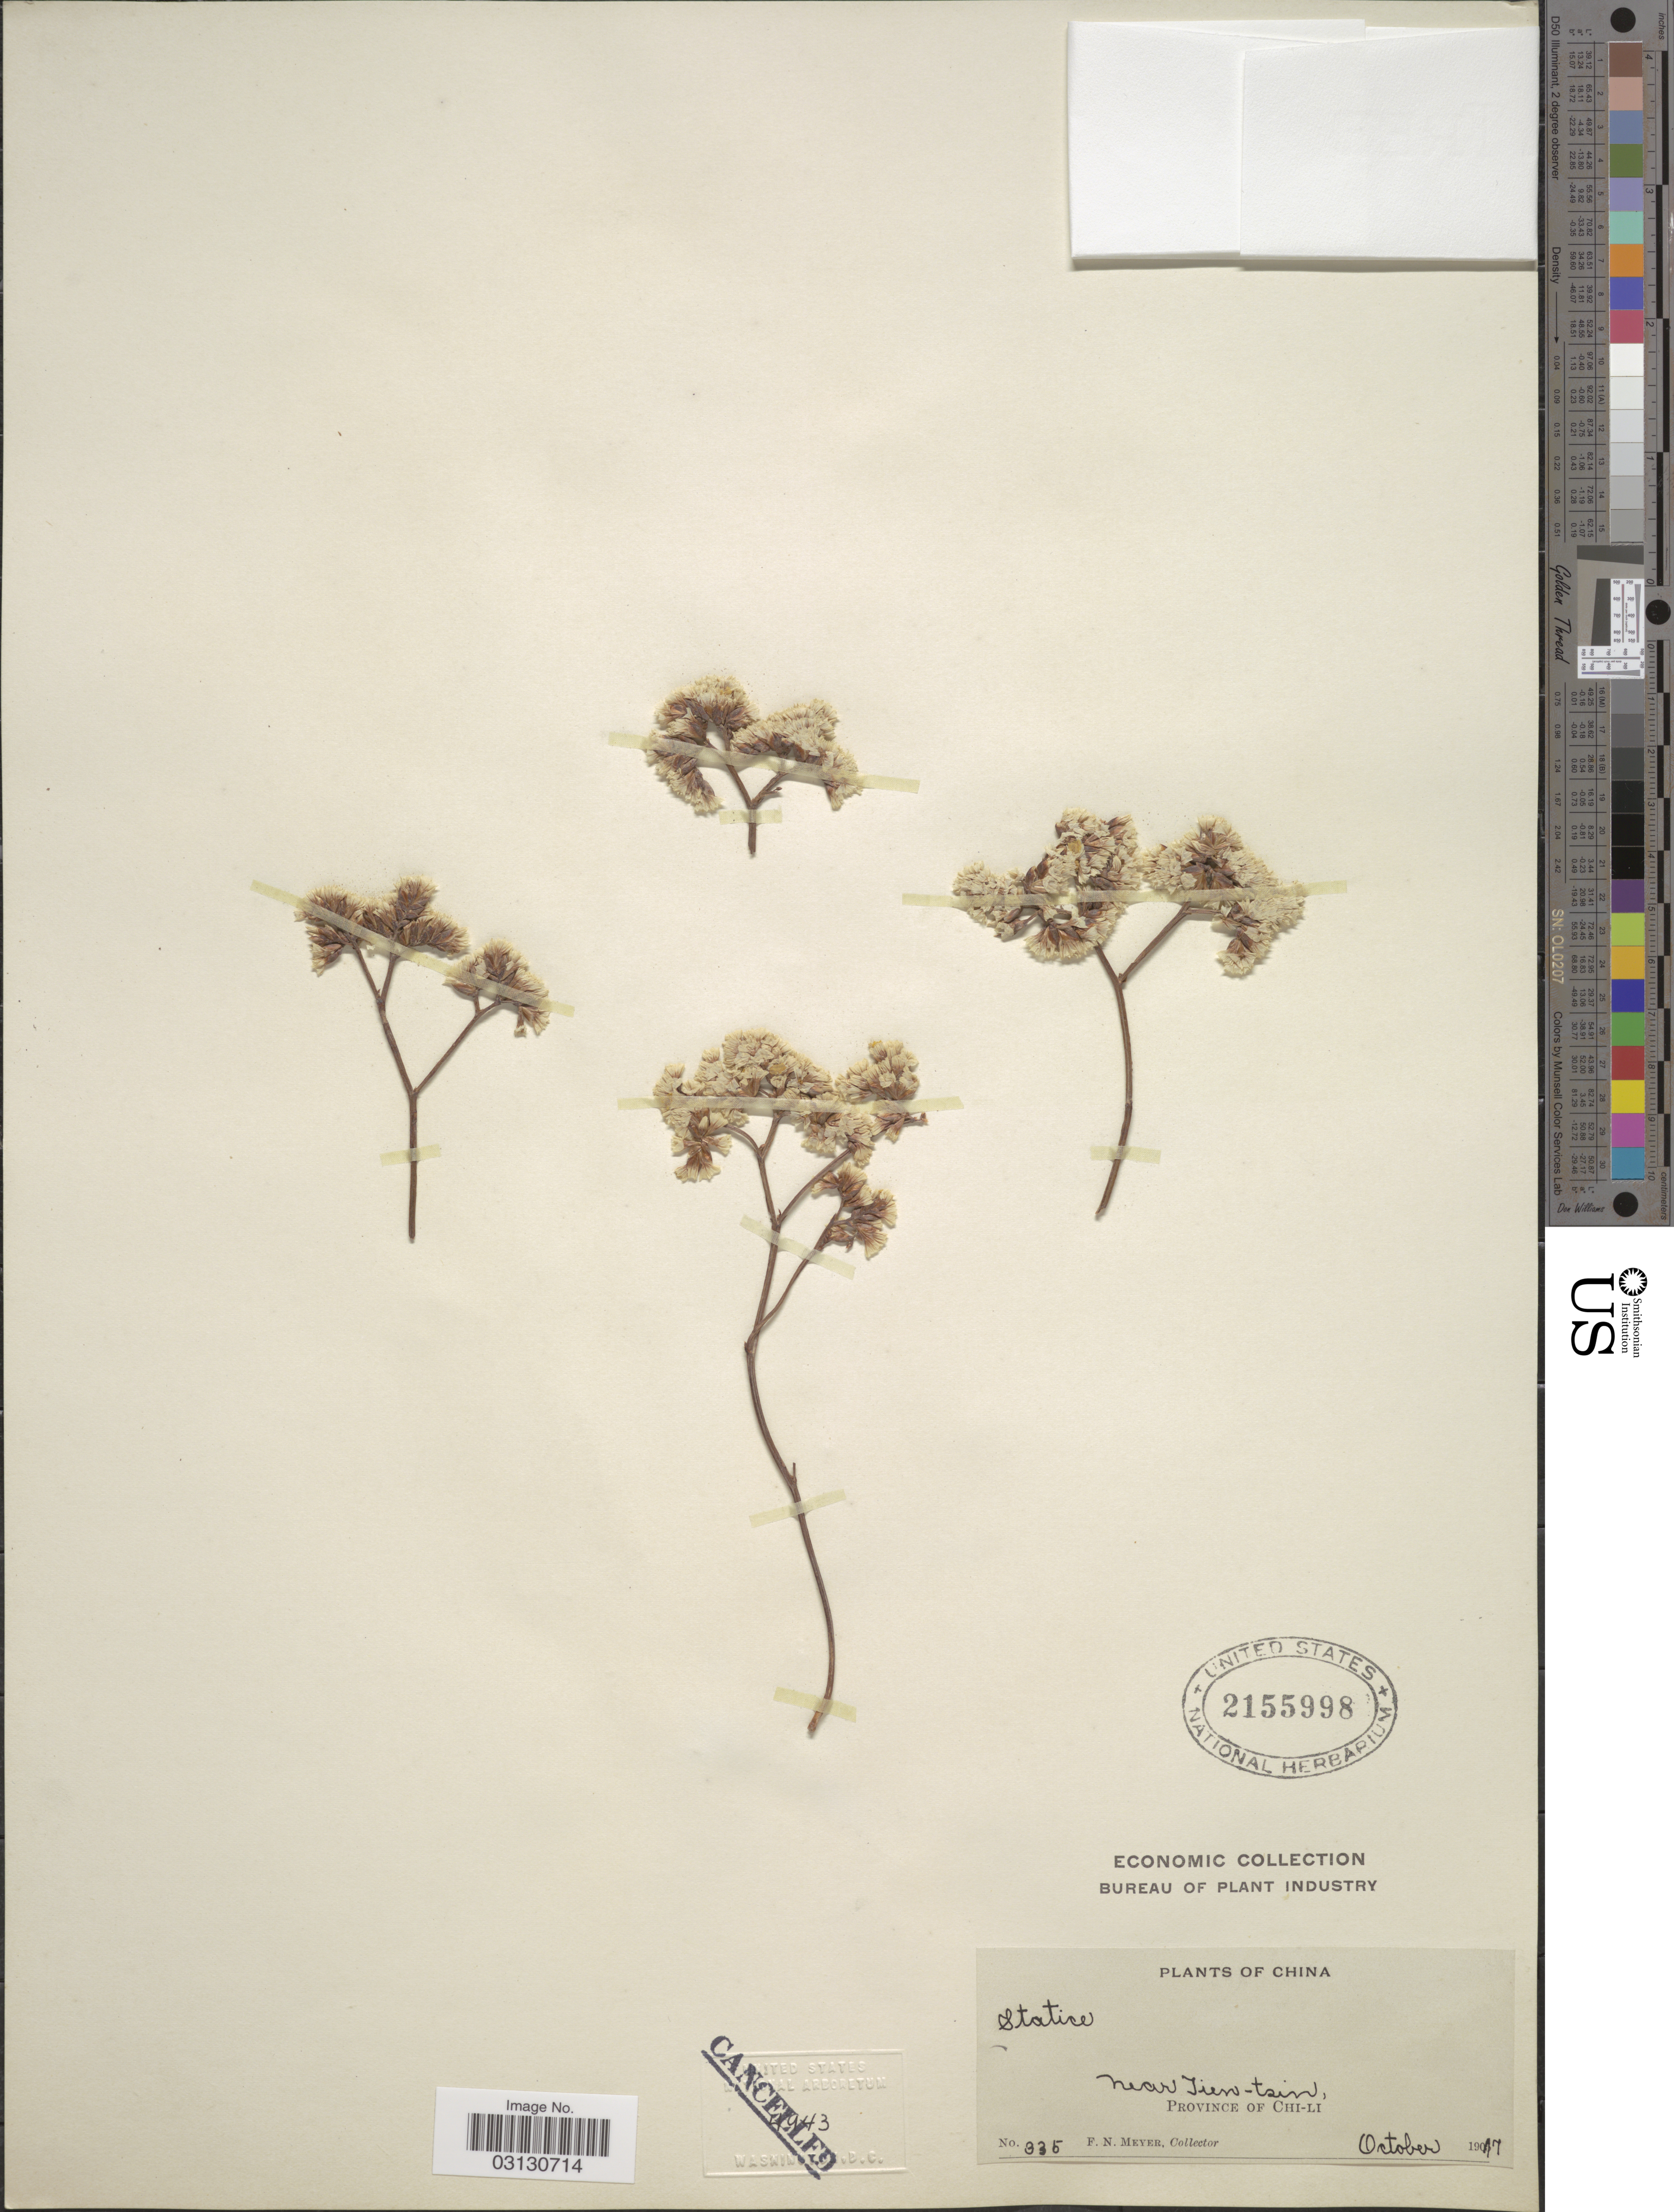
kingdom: Plantae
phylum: Tracheophyta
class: Magnoliopsida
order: Caryophyllales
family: Plumbaginaceae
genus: Limonium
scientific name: Limonium sinense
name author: (Girard) Kuntze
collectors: F. N. Meyer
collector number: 335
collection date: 1917-10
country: China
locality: Near Tien-tsin, Province of Chi-Li.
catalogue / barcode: US 2155998